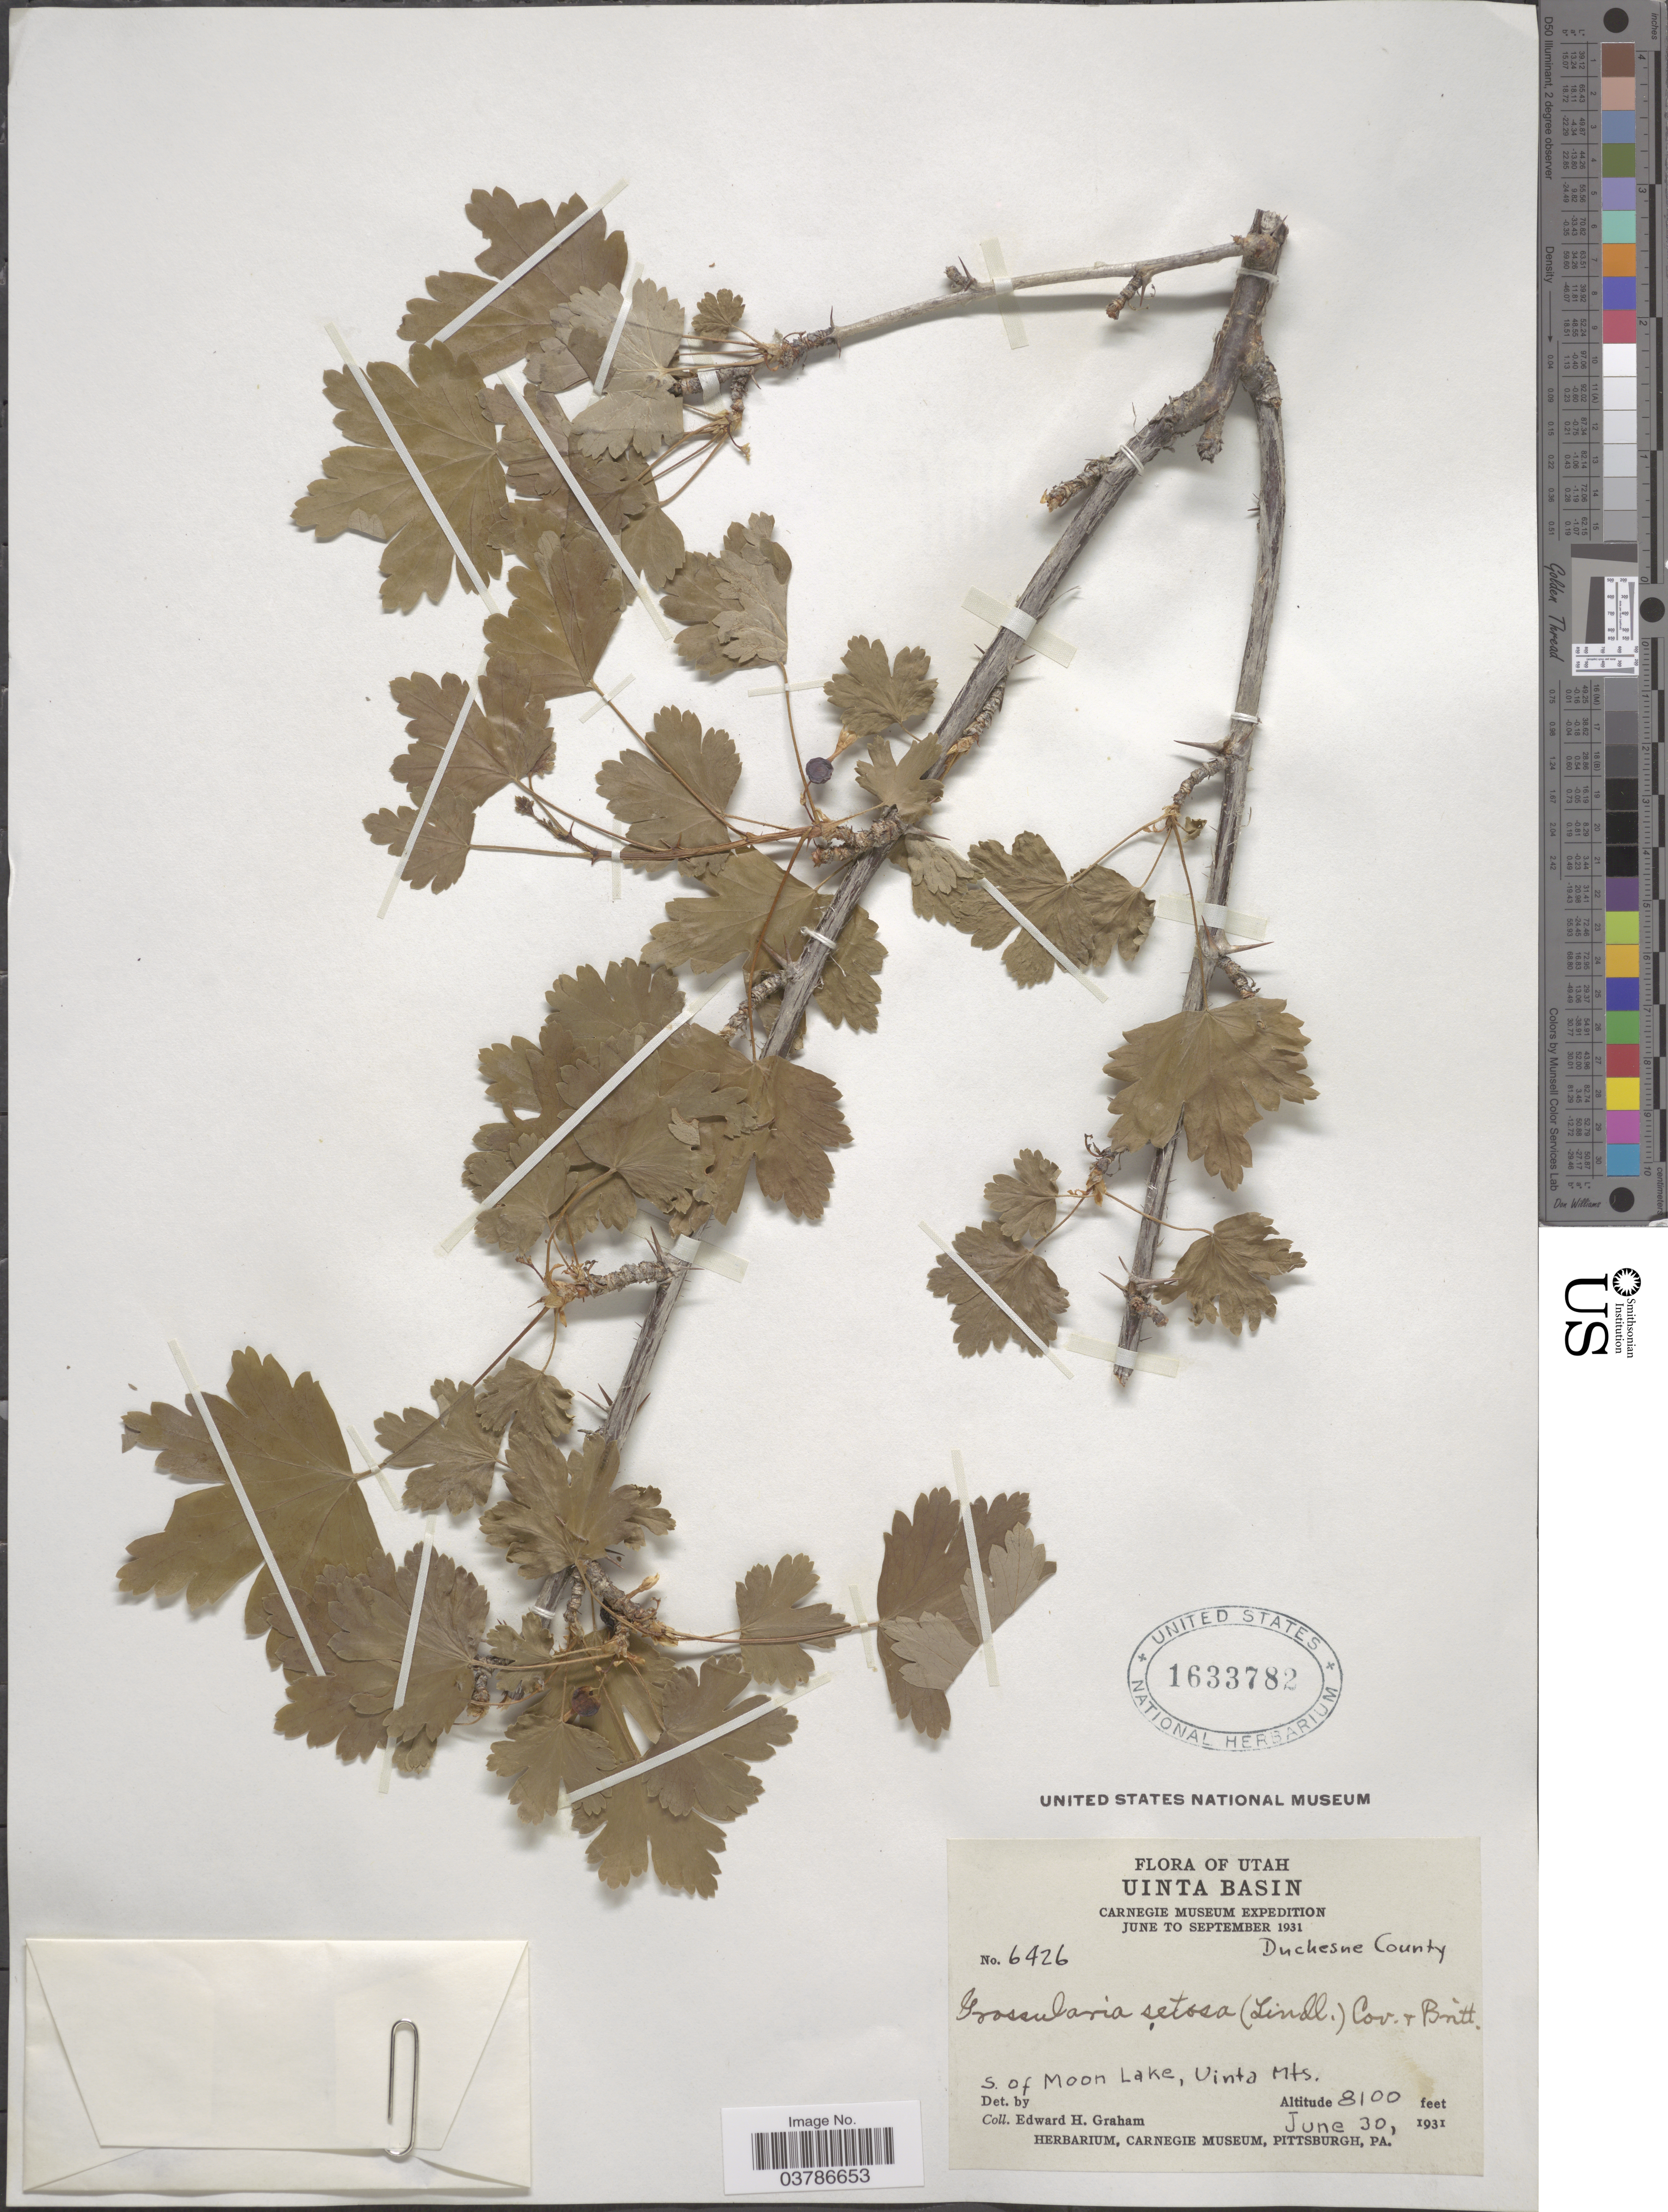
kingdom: Plantae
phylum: Tracheophyta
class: Magnoliopsida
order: Saxifragales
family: Grossulariaceae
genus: Ribes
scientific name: Ribes oxyacanthoides var. setosum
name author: (Lindl.) Dorn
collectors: E. H. Graham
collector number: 6426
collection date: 1931-06-30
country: United States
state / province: Utah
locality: Uinta Basin. S. of Moon Lake, Uinta Mts.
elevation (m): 2469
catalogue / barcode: US 1633782